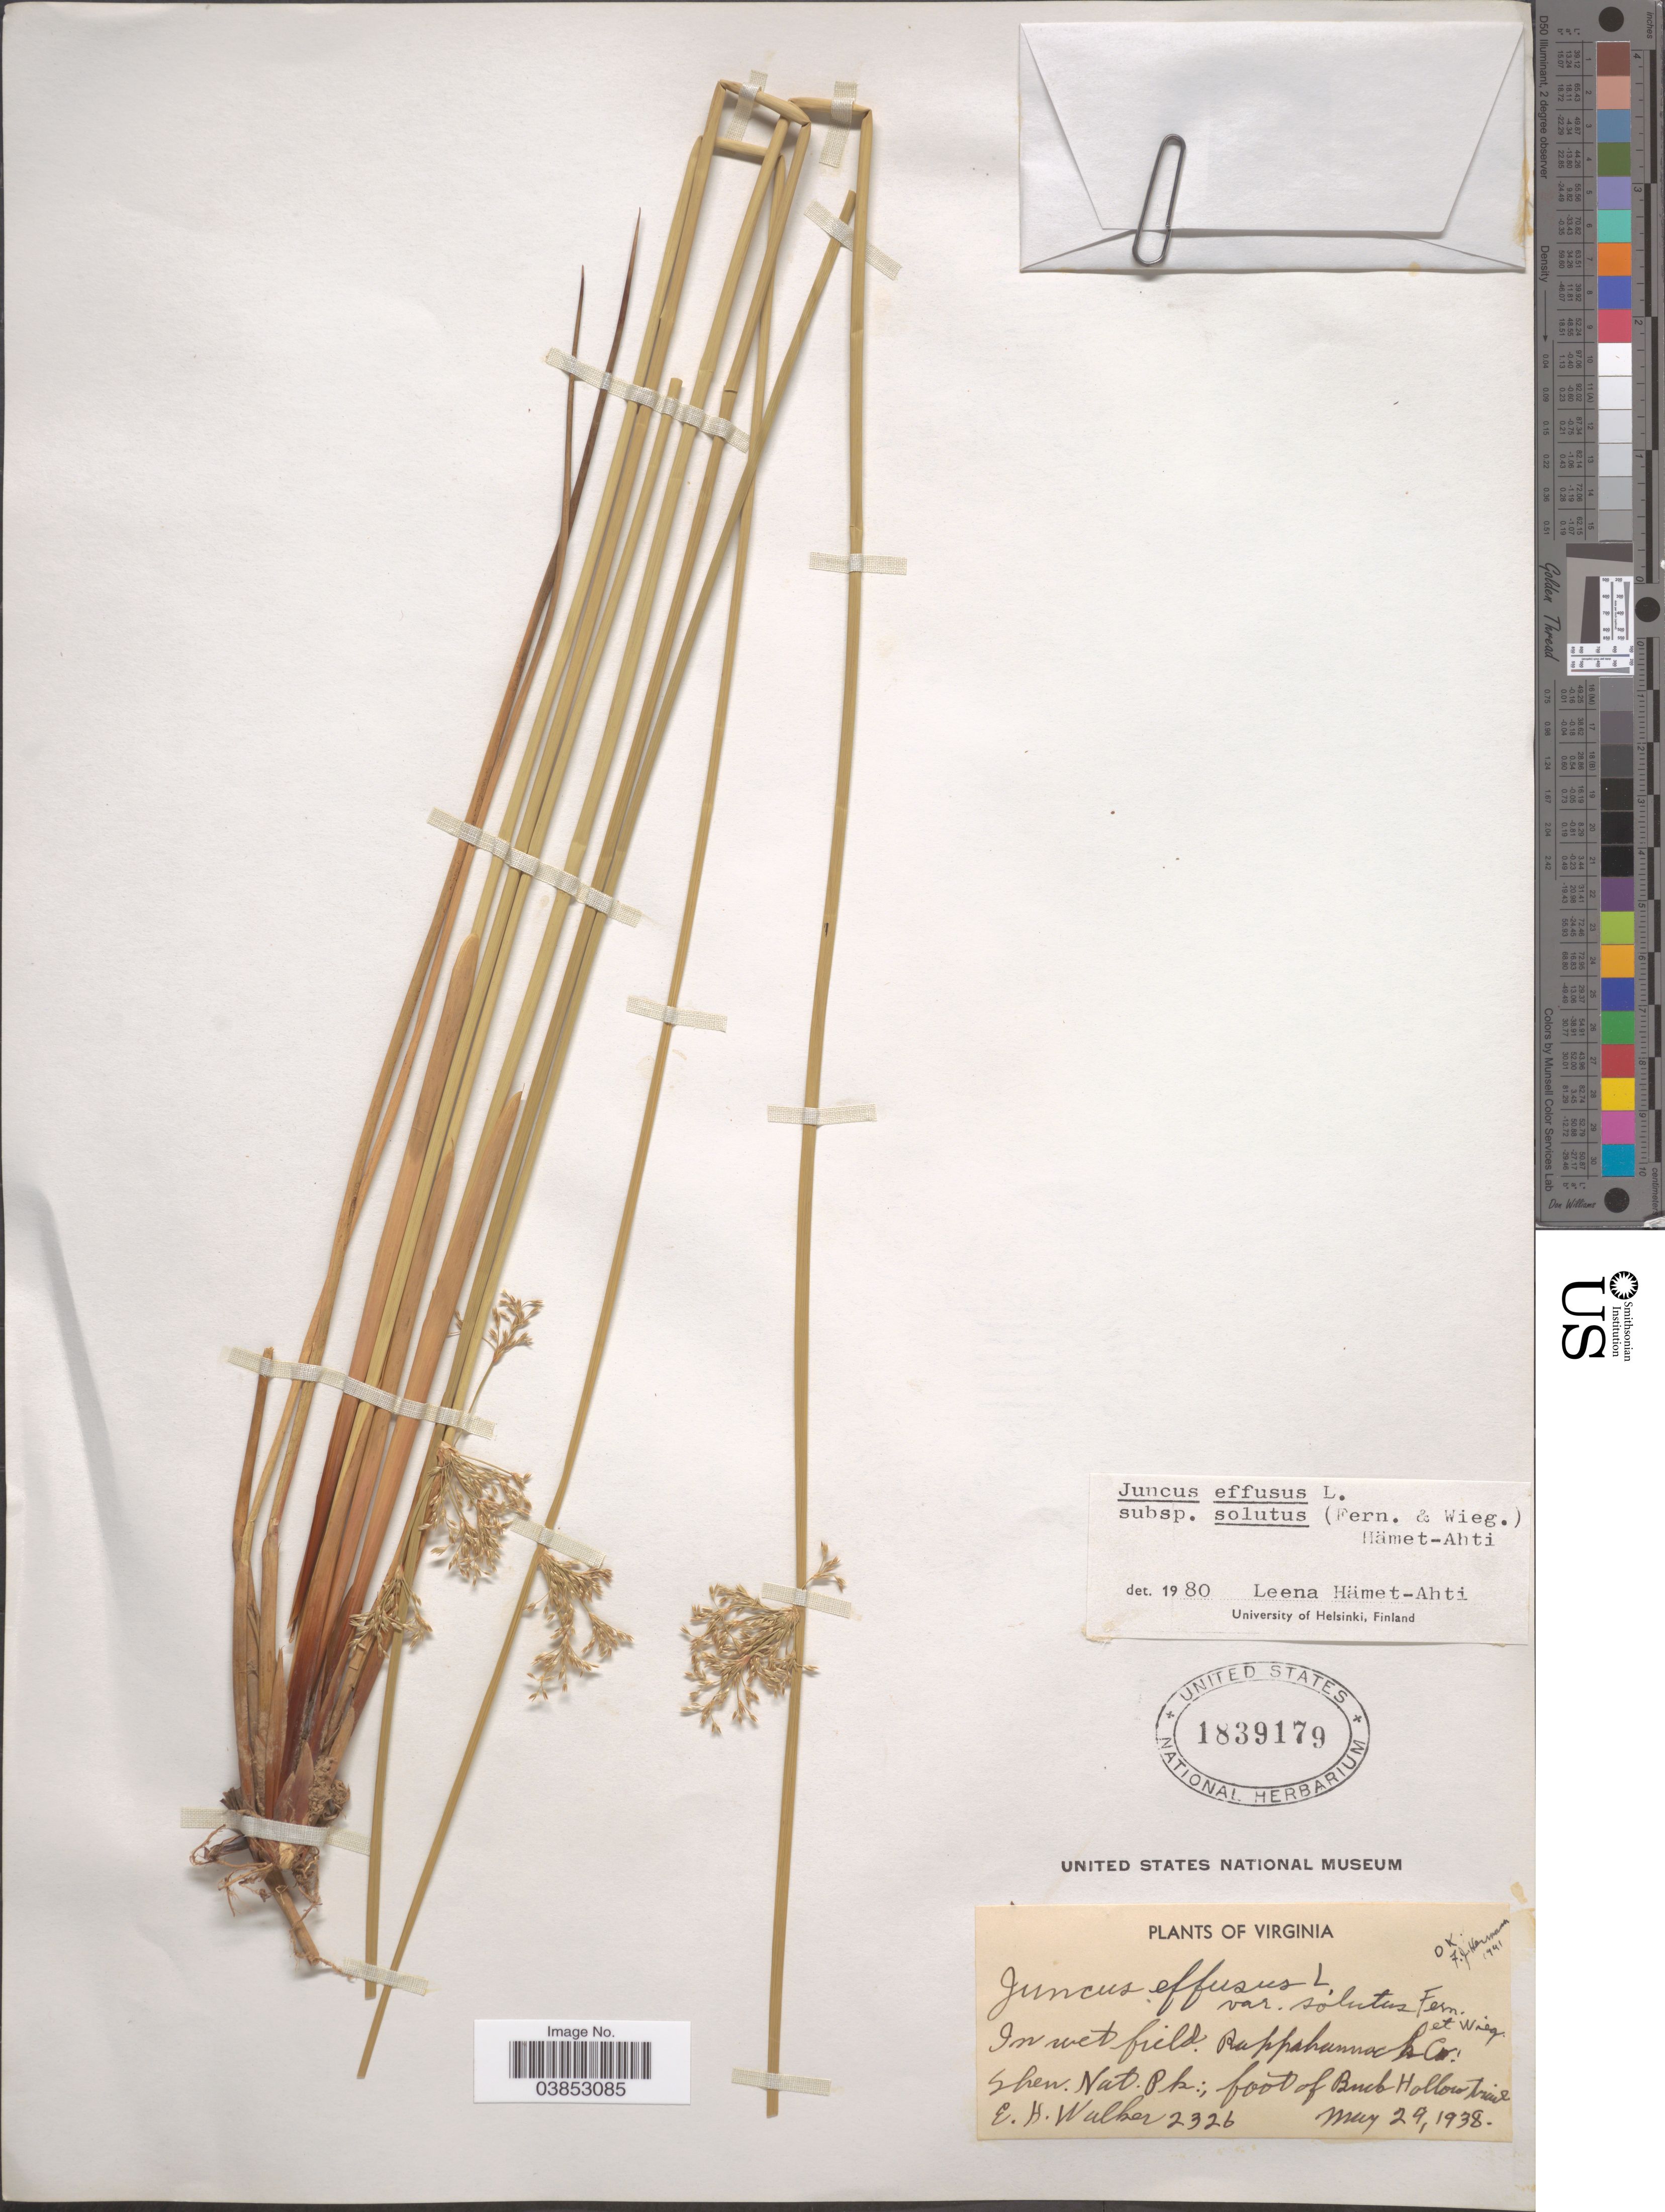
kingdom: Plantae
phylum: Tracheophyta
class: Liliopsida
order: Poales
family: Juncaceae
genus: Juncus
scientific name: Juncus effusus var. solutus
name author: Fernald & Wiegand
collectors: E. H. Walker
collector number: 2326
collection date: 1938-05-29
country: United States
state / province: Virginia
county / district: Rappahannock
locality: Shen. Nat. Pk.; foot of Buck Hollow trail.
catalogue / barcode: US 1839179